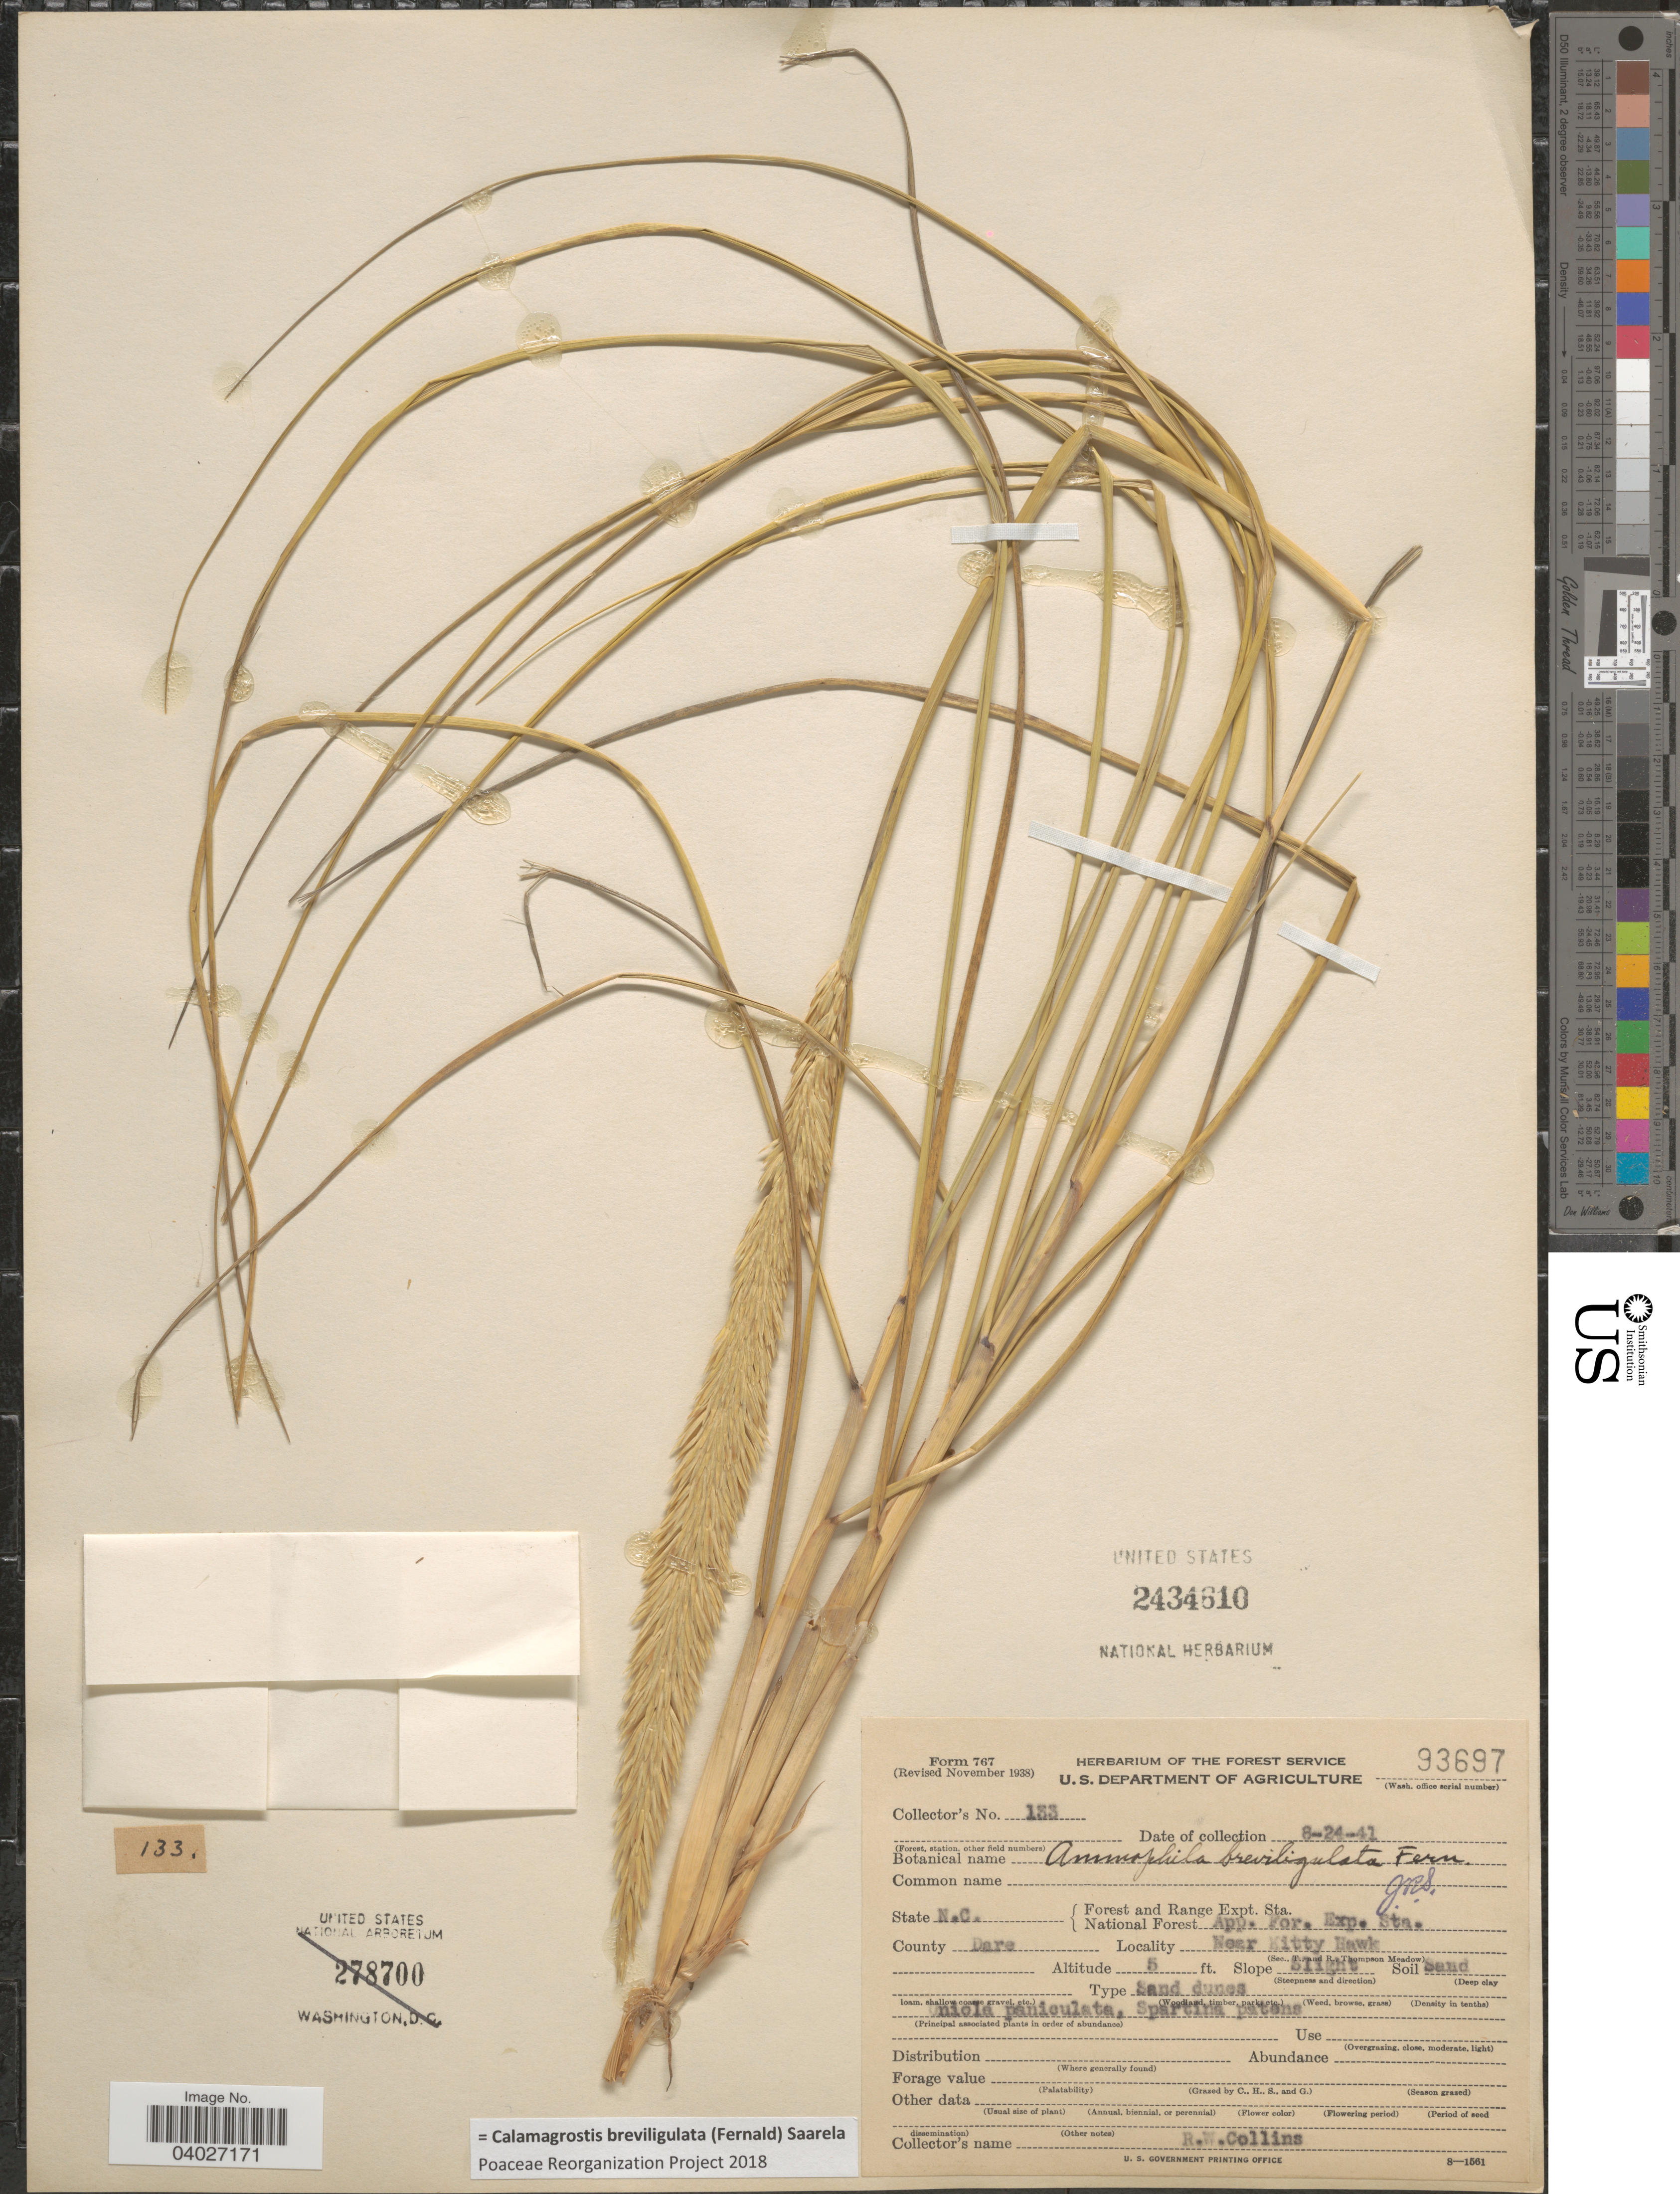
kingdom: Plantae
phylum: Tracheophyta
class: Liliopsida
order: Poales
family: Poaceae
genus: Calamagrostis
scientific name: Calamagrostis breviligulata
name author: (Fernald) Saarela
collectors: R. Collins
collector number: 133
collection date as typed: Transcribed d/m/y: 24/8/41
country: United States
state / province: North Carolina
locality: Forest and Range Expt. Sta. National Forest App. For. Exp. Sta. County Dare. Near Kitty Hawk.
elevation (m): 2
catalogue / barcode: US 2434610